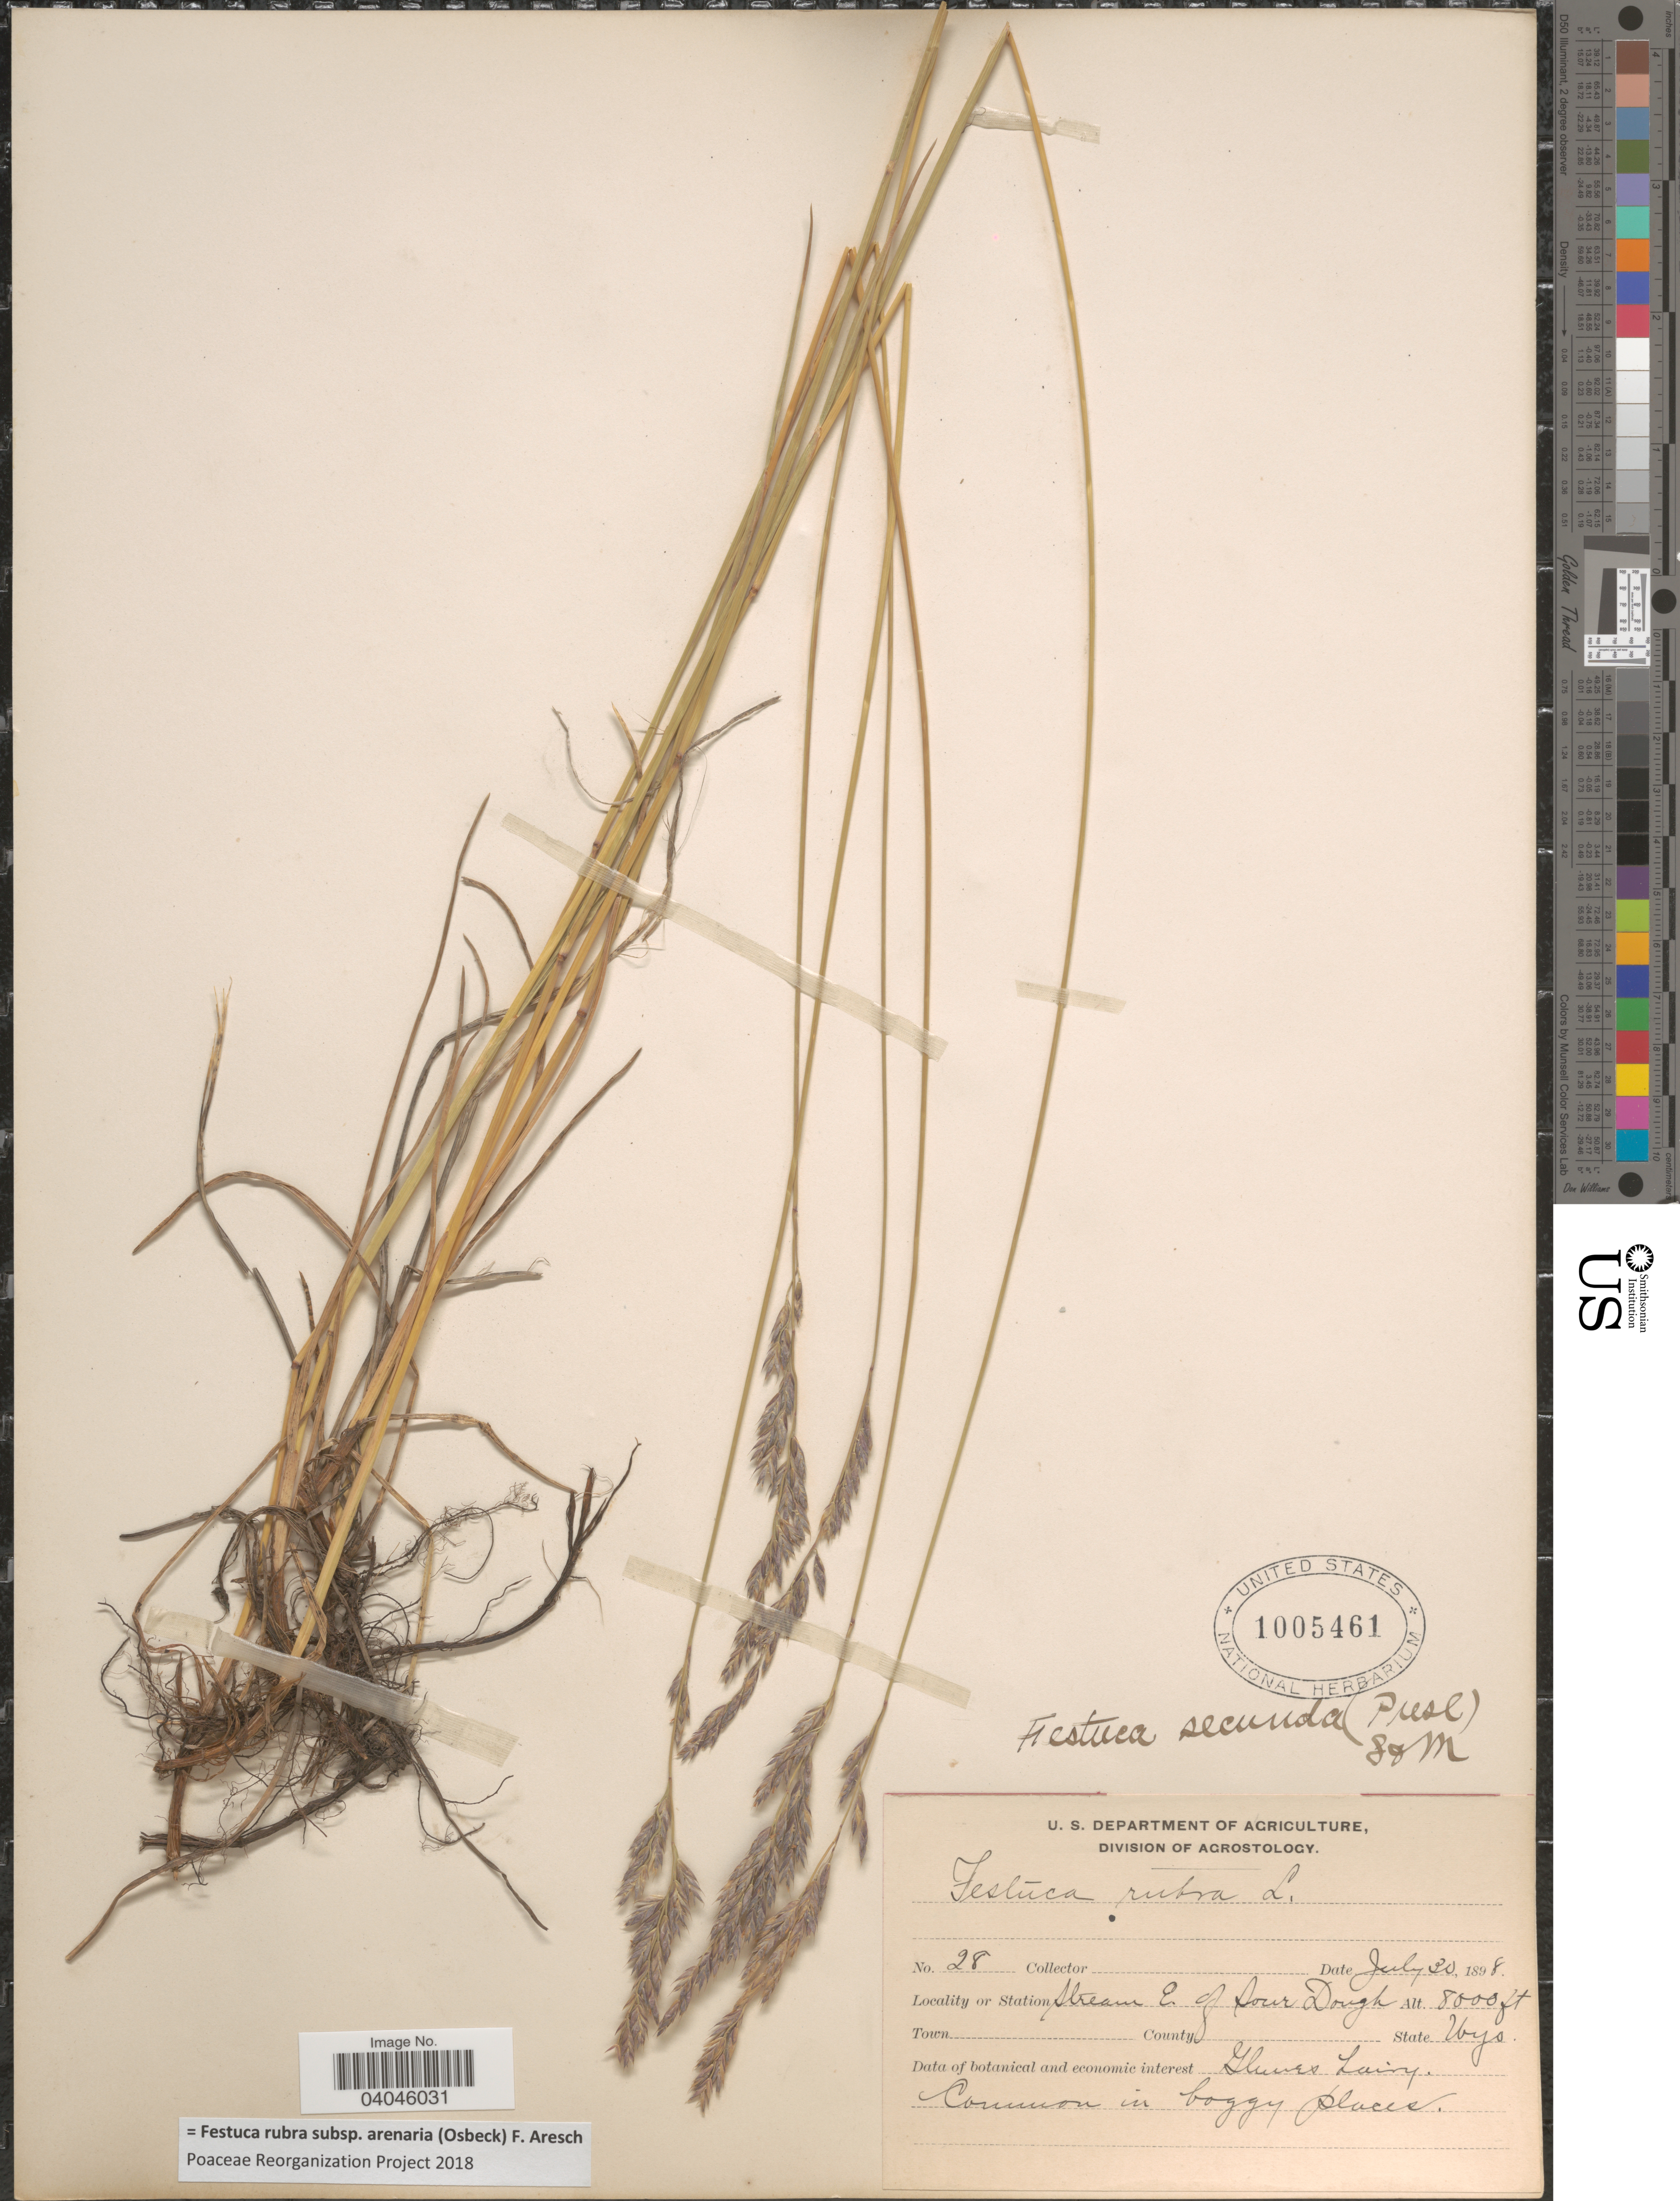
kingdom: Plantae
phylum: Tracheophyta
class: Liliopsida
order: Poales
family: Poaceae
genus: Festuca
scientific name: Festuca rubra subsp. arenaria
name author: (Osbeck) F. Aresch.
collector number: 28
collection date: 1898-07-30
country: United States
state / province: Wyoming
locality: Stream E. of Sour Dough.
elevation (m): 2438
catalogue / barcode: US 1005461